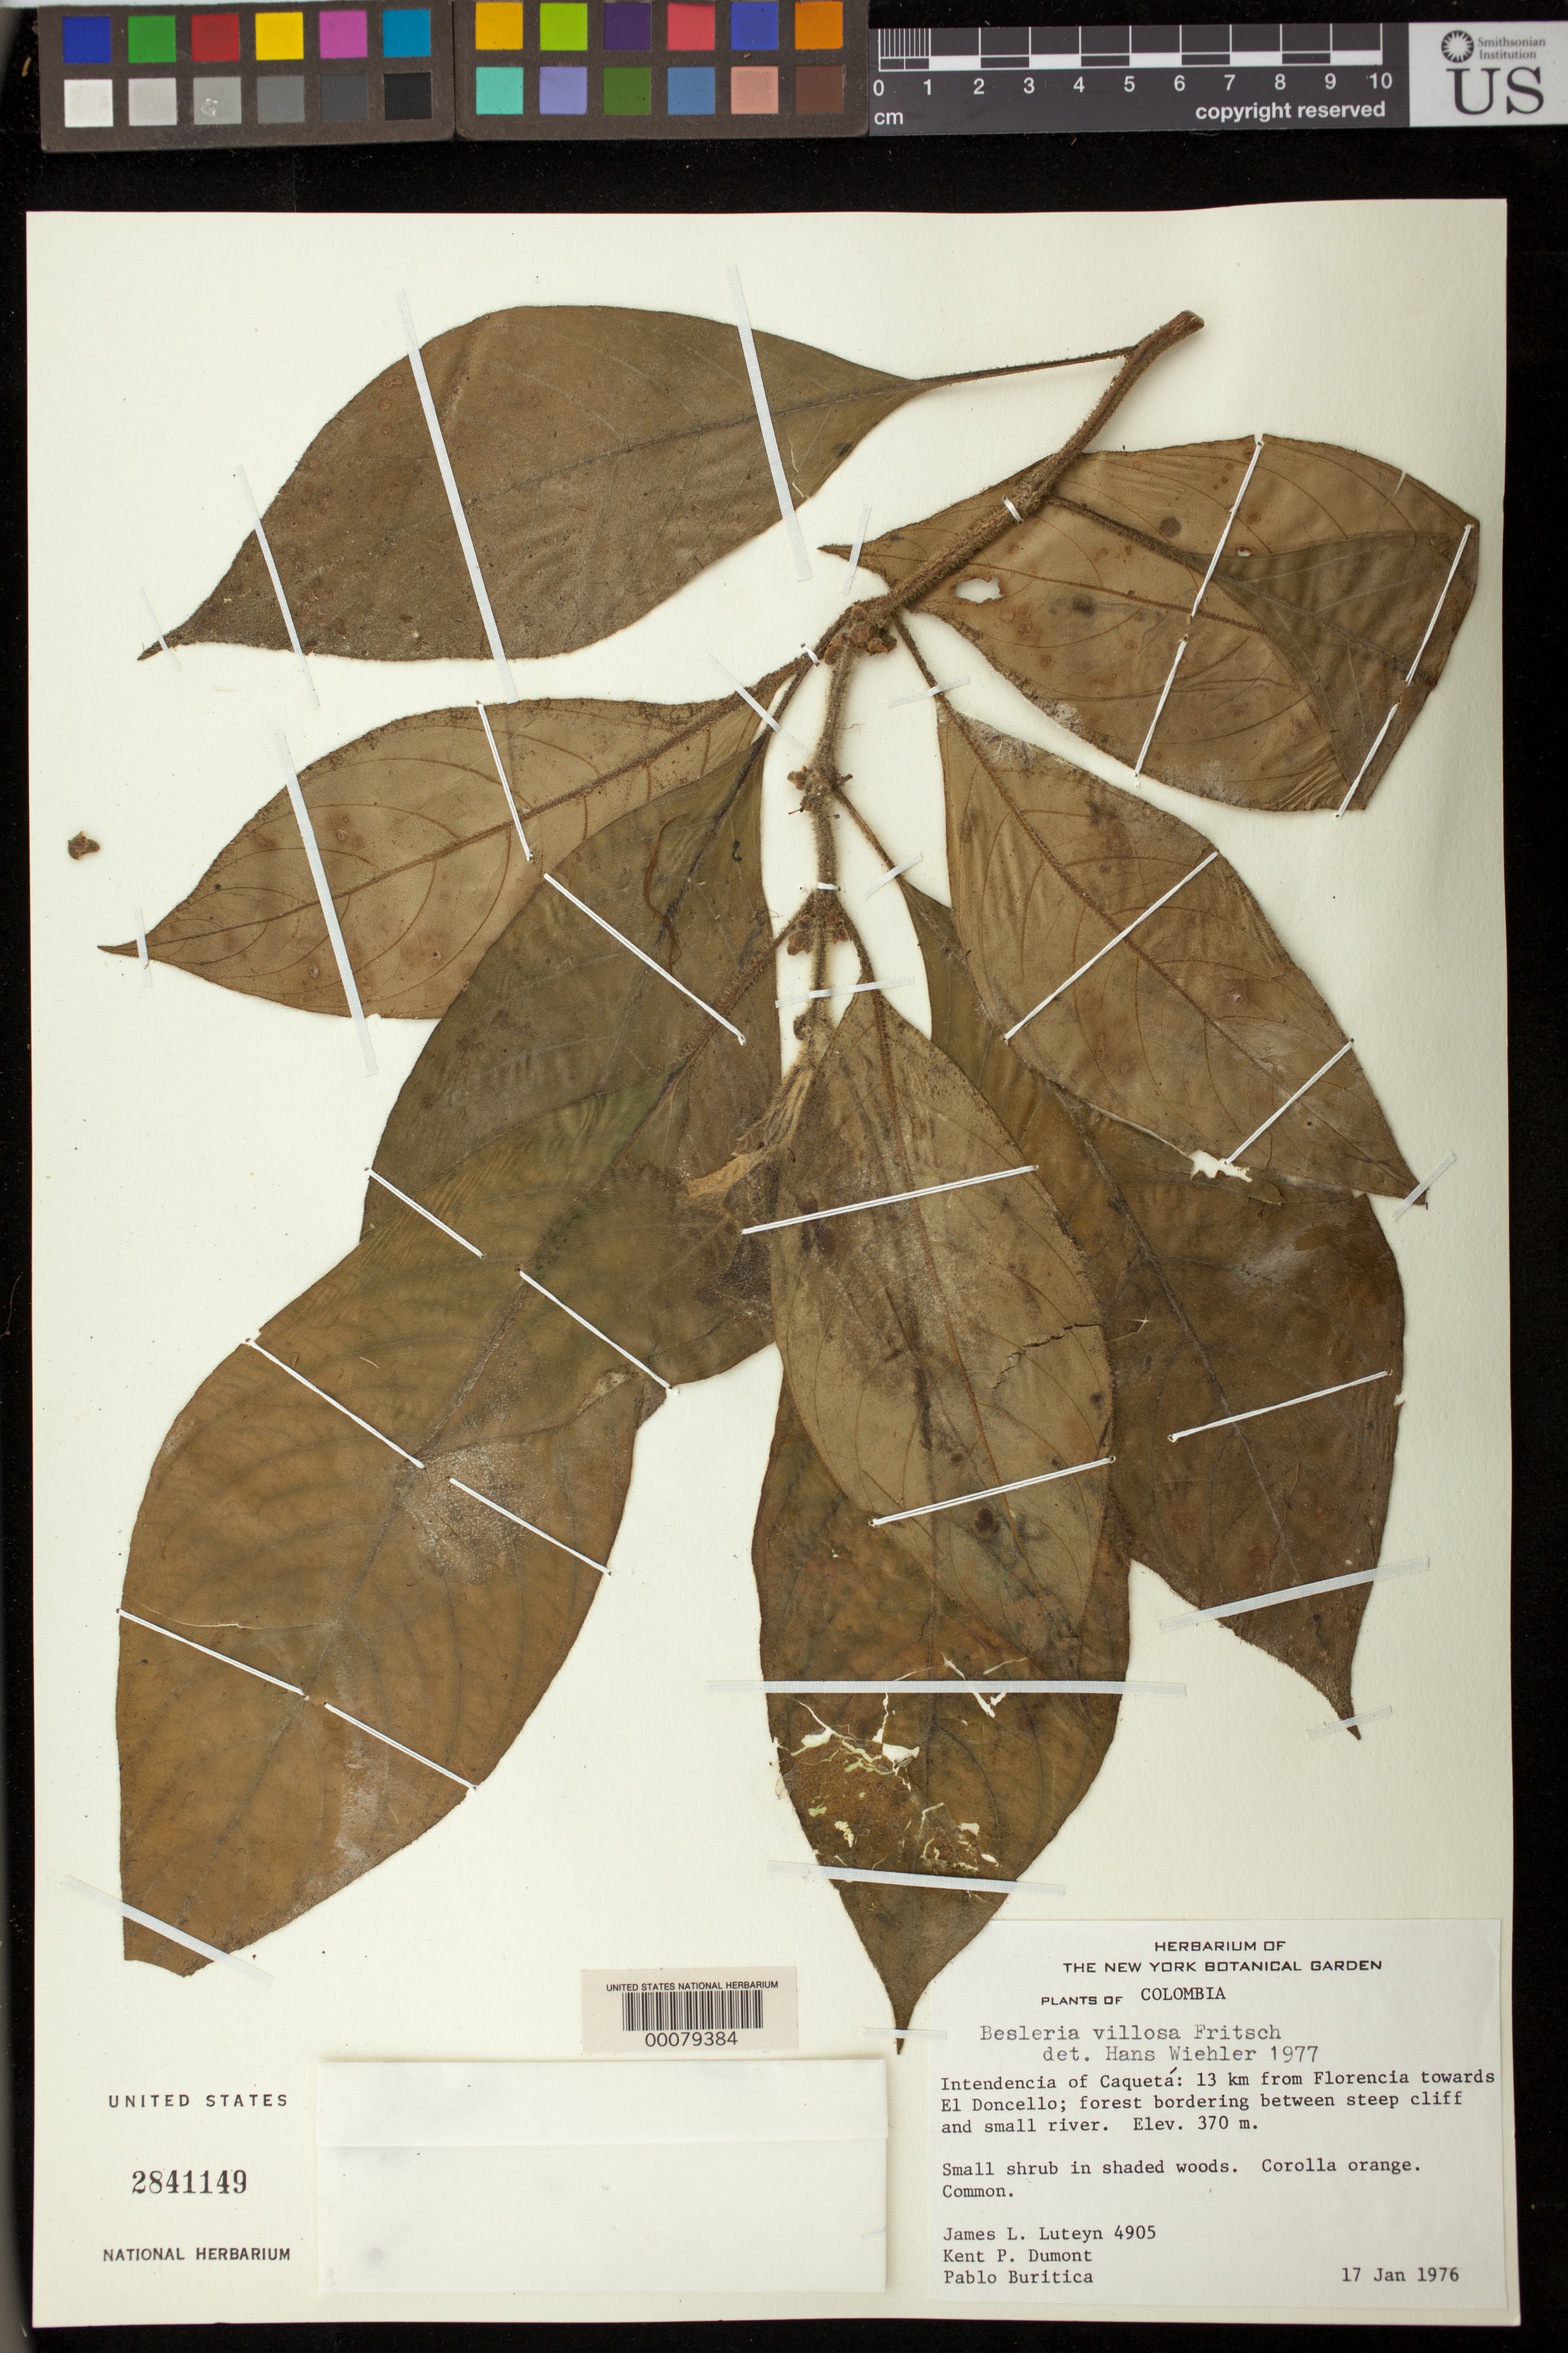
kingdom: Plantae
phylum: Tracheophyta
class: Magnoliopsida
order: Lamiales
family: Gesneriaceae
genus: Besleria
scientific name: Besleria villosa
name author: Fritsch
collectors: J. L. Luteyn, K. P. Dumont & P. Buritica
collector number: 4905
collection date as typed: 17 Jan 1976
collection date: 1976-01-17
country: Colombia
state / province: Caquetá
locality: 13 km from Florencia towards El Doncello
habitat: Forest bordering between steep cliff and small river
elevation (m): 370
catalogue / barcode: US 2841149